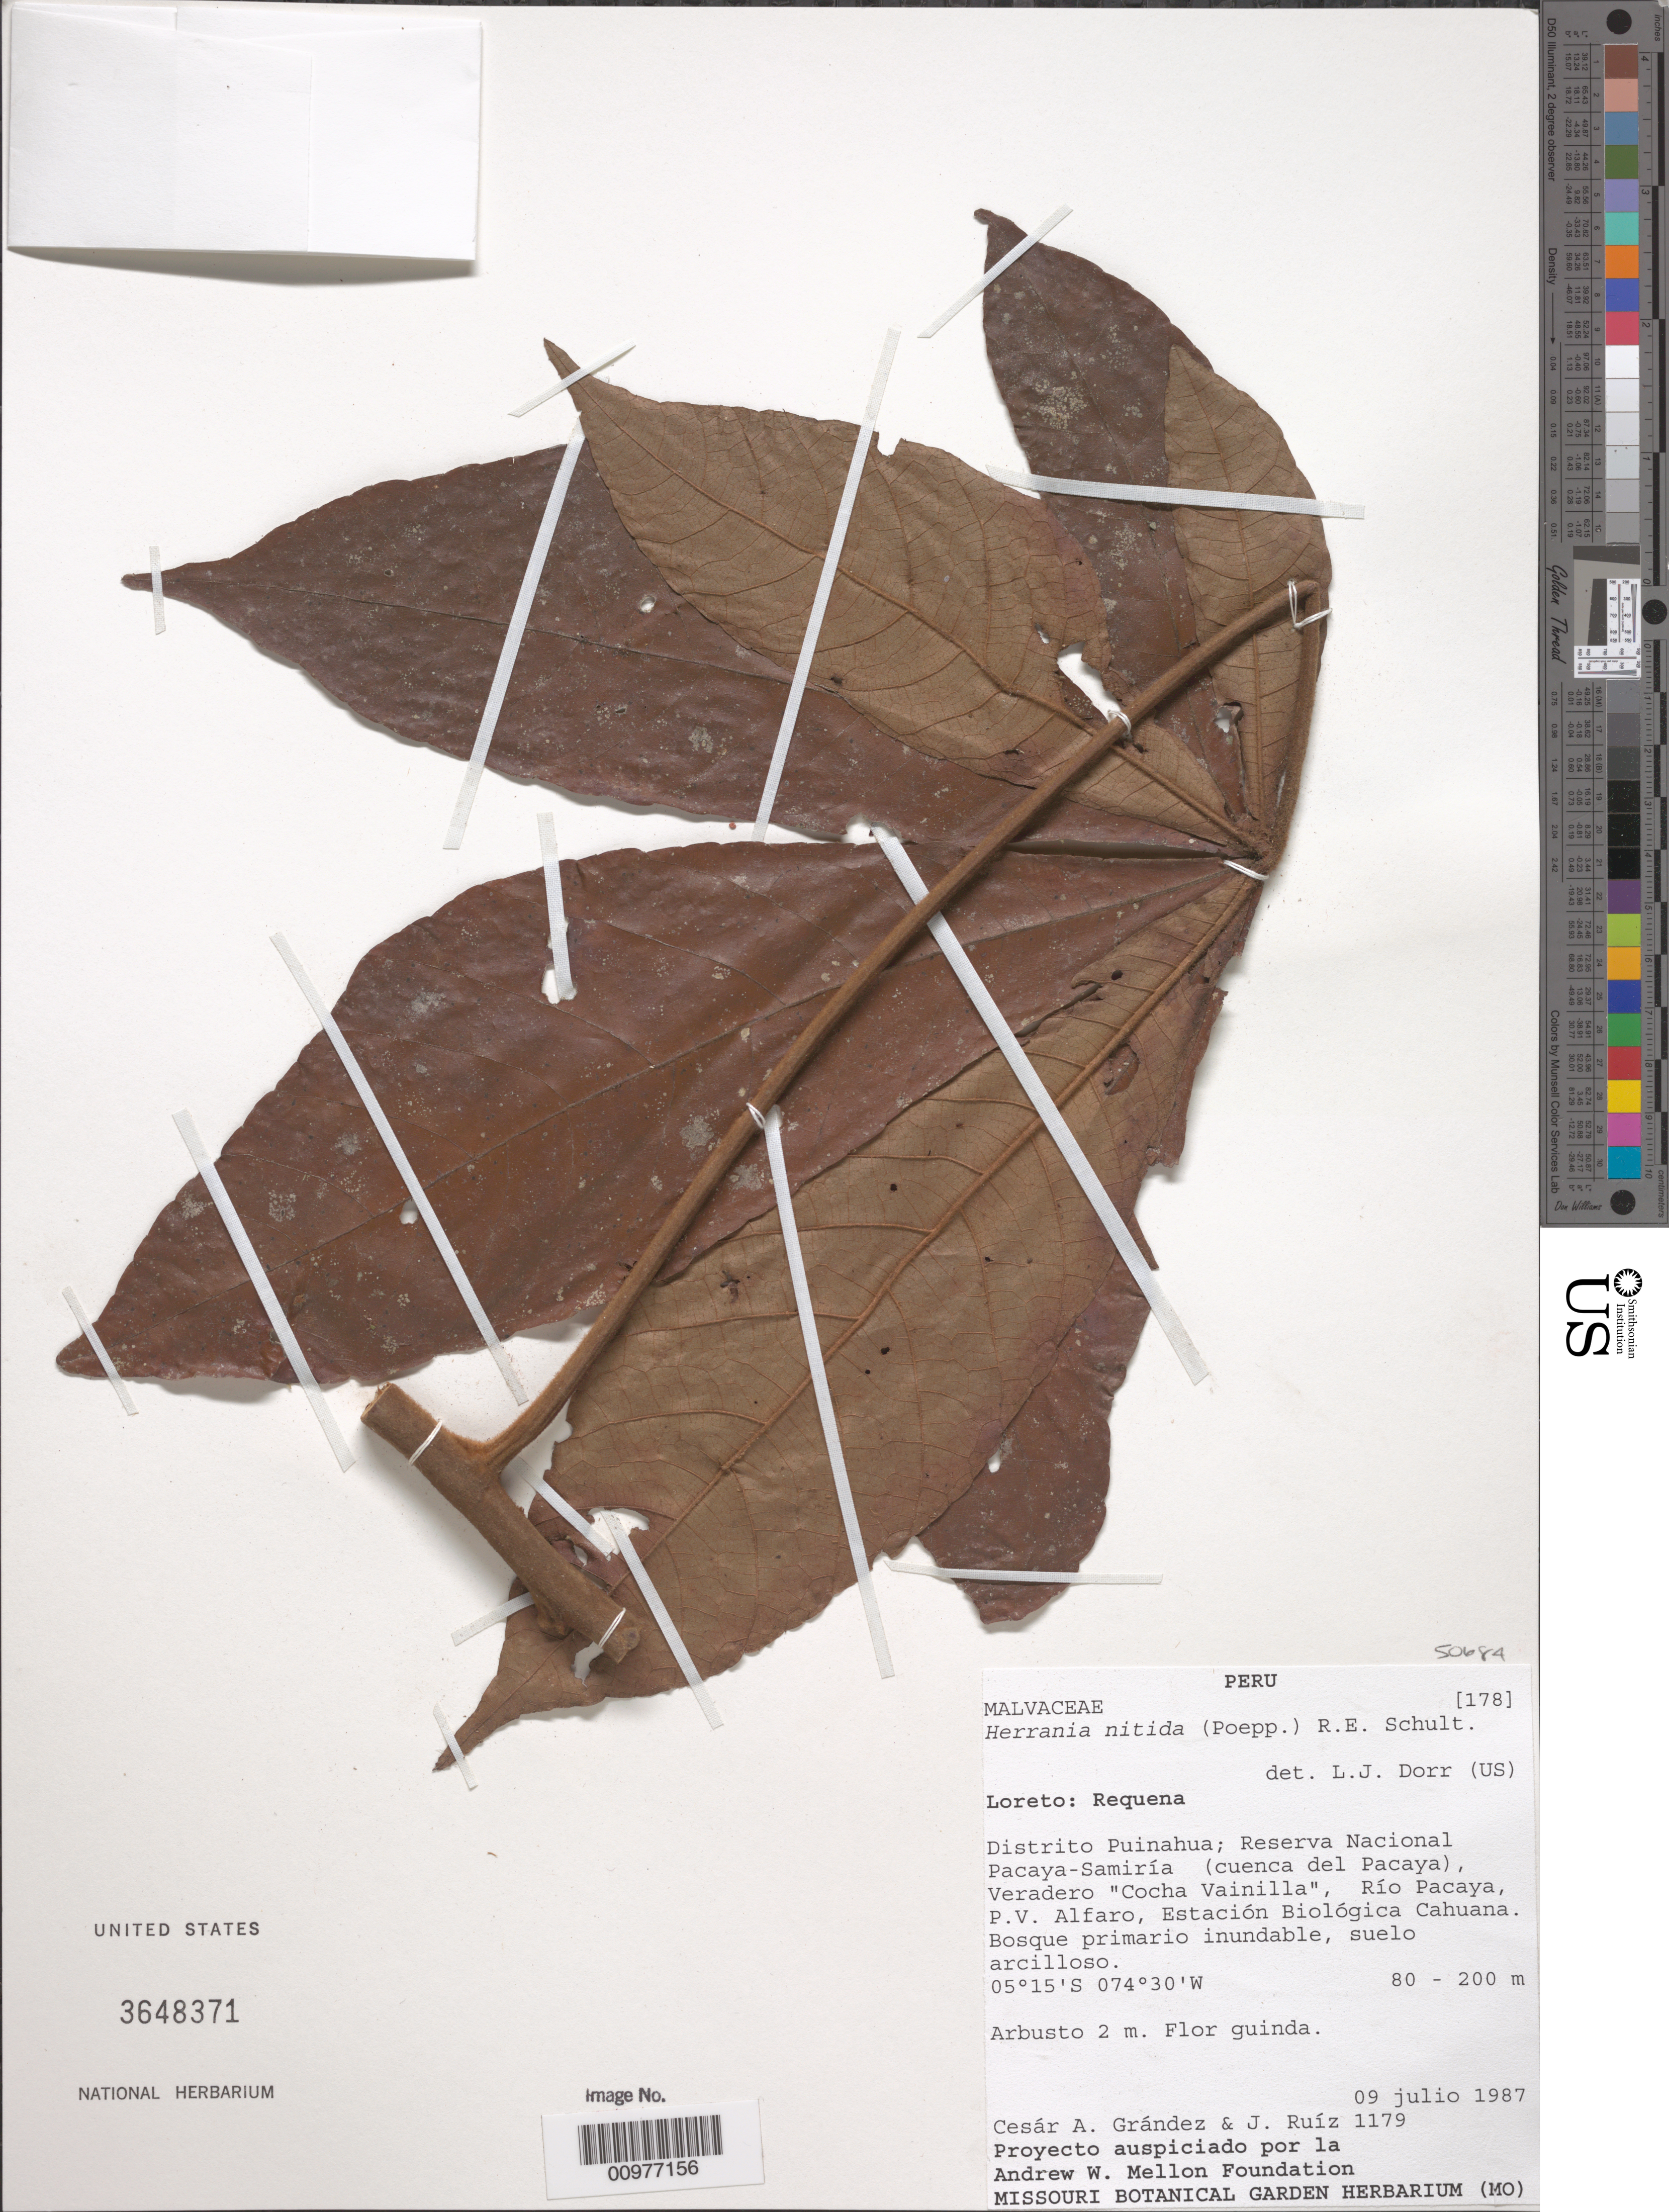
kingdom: Plantae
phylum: Tracheophyta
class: Magnoliopsida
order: Malvales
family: Malvaceae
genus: Herrania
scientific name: Herrania nitida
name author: (Poepp.) R.E. Schult.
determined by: Dorr, L. J., (BOT), Smithsonian Institution - National Museum of Natural History (UNITED STATES)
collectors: C. Grández & J. Ruiz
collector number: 1179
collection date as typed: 09 julio 1987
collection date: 1987-07-09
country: Peru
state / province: Loreto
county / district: Requena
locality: Dtto. Puinahua; Reserva Nacional Pacaya-Samiría (cuenca del Pacaya)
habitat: bosque primario inundable, suelo arcilloso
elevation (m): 80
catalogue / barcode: US 3648371